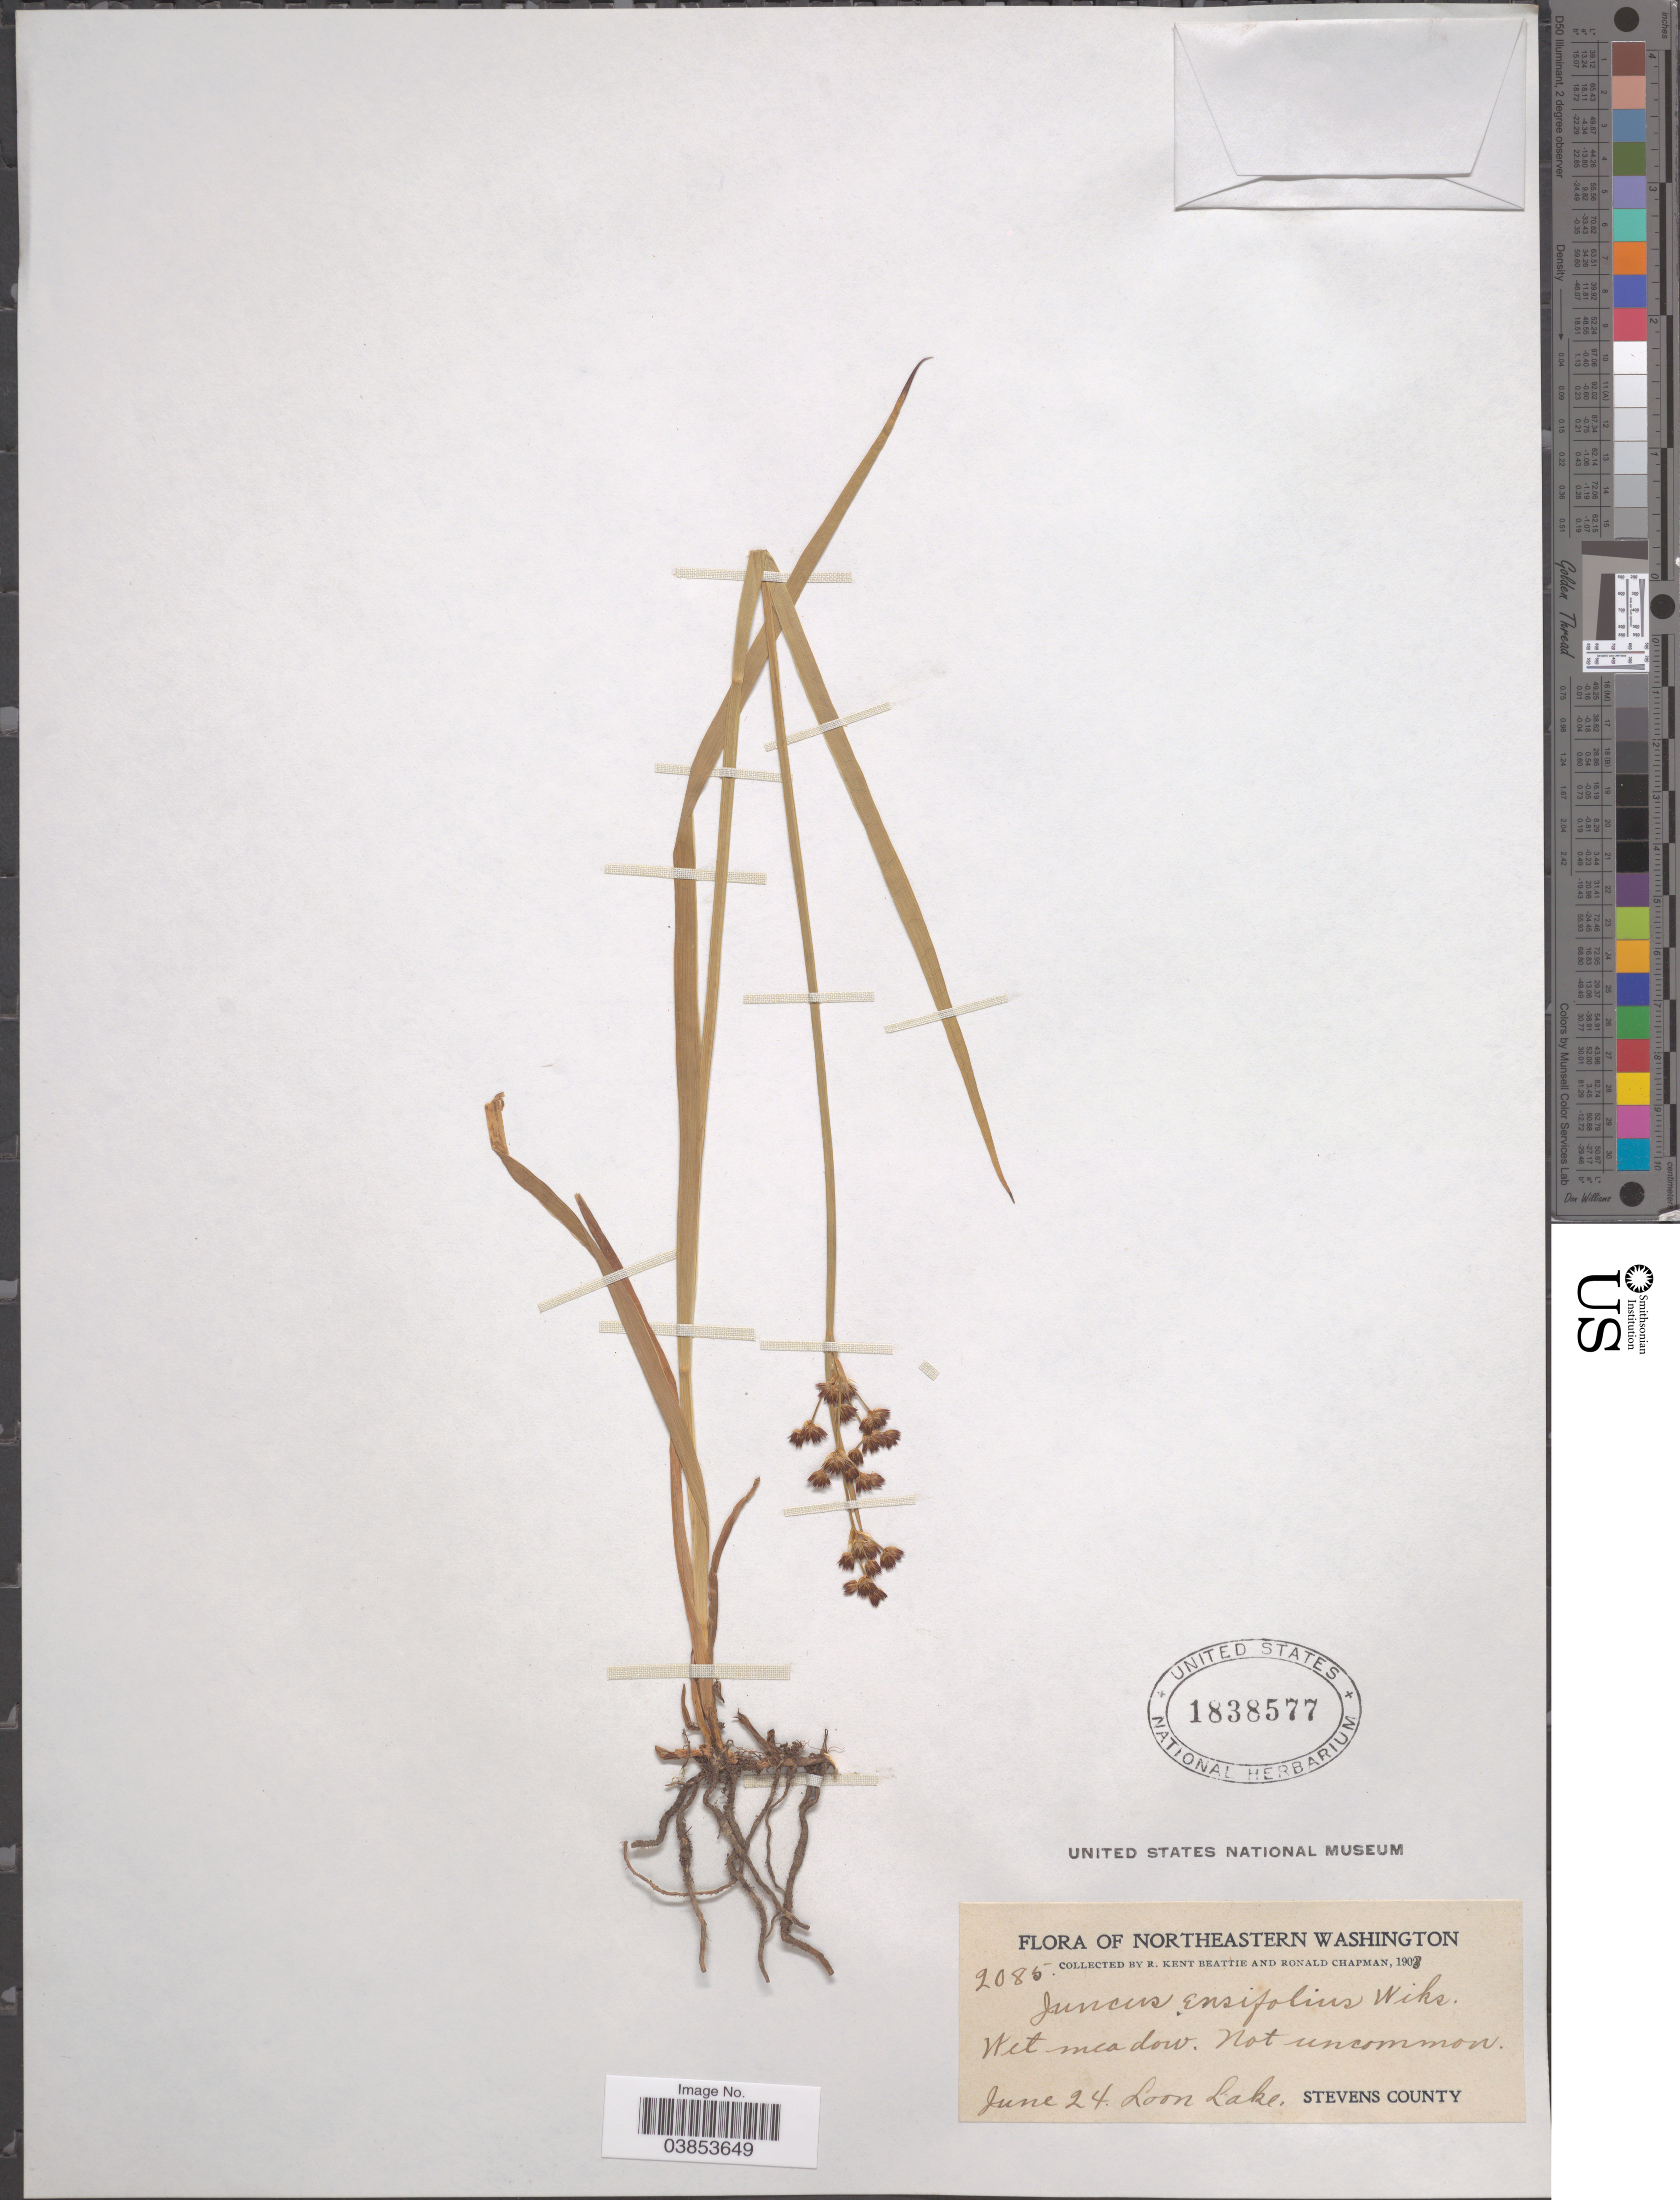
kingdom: Plantae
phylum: Tracheophyta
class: Liliopsida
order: Poales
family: Juncaceae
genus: Juncus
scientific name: Juncus ensifolius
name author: Wikstr.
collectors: R. K. Beattie & R. Chapman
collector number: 2085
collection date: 1903-06-24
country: United States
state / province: Washington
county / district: Stevens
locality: Northeastern Washington. Loon Lake, Stevens County.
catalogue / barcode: US 1838577